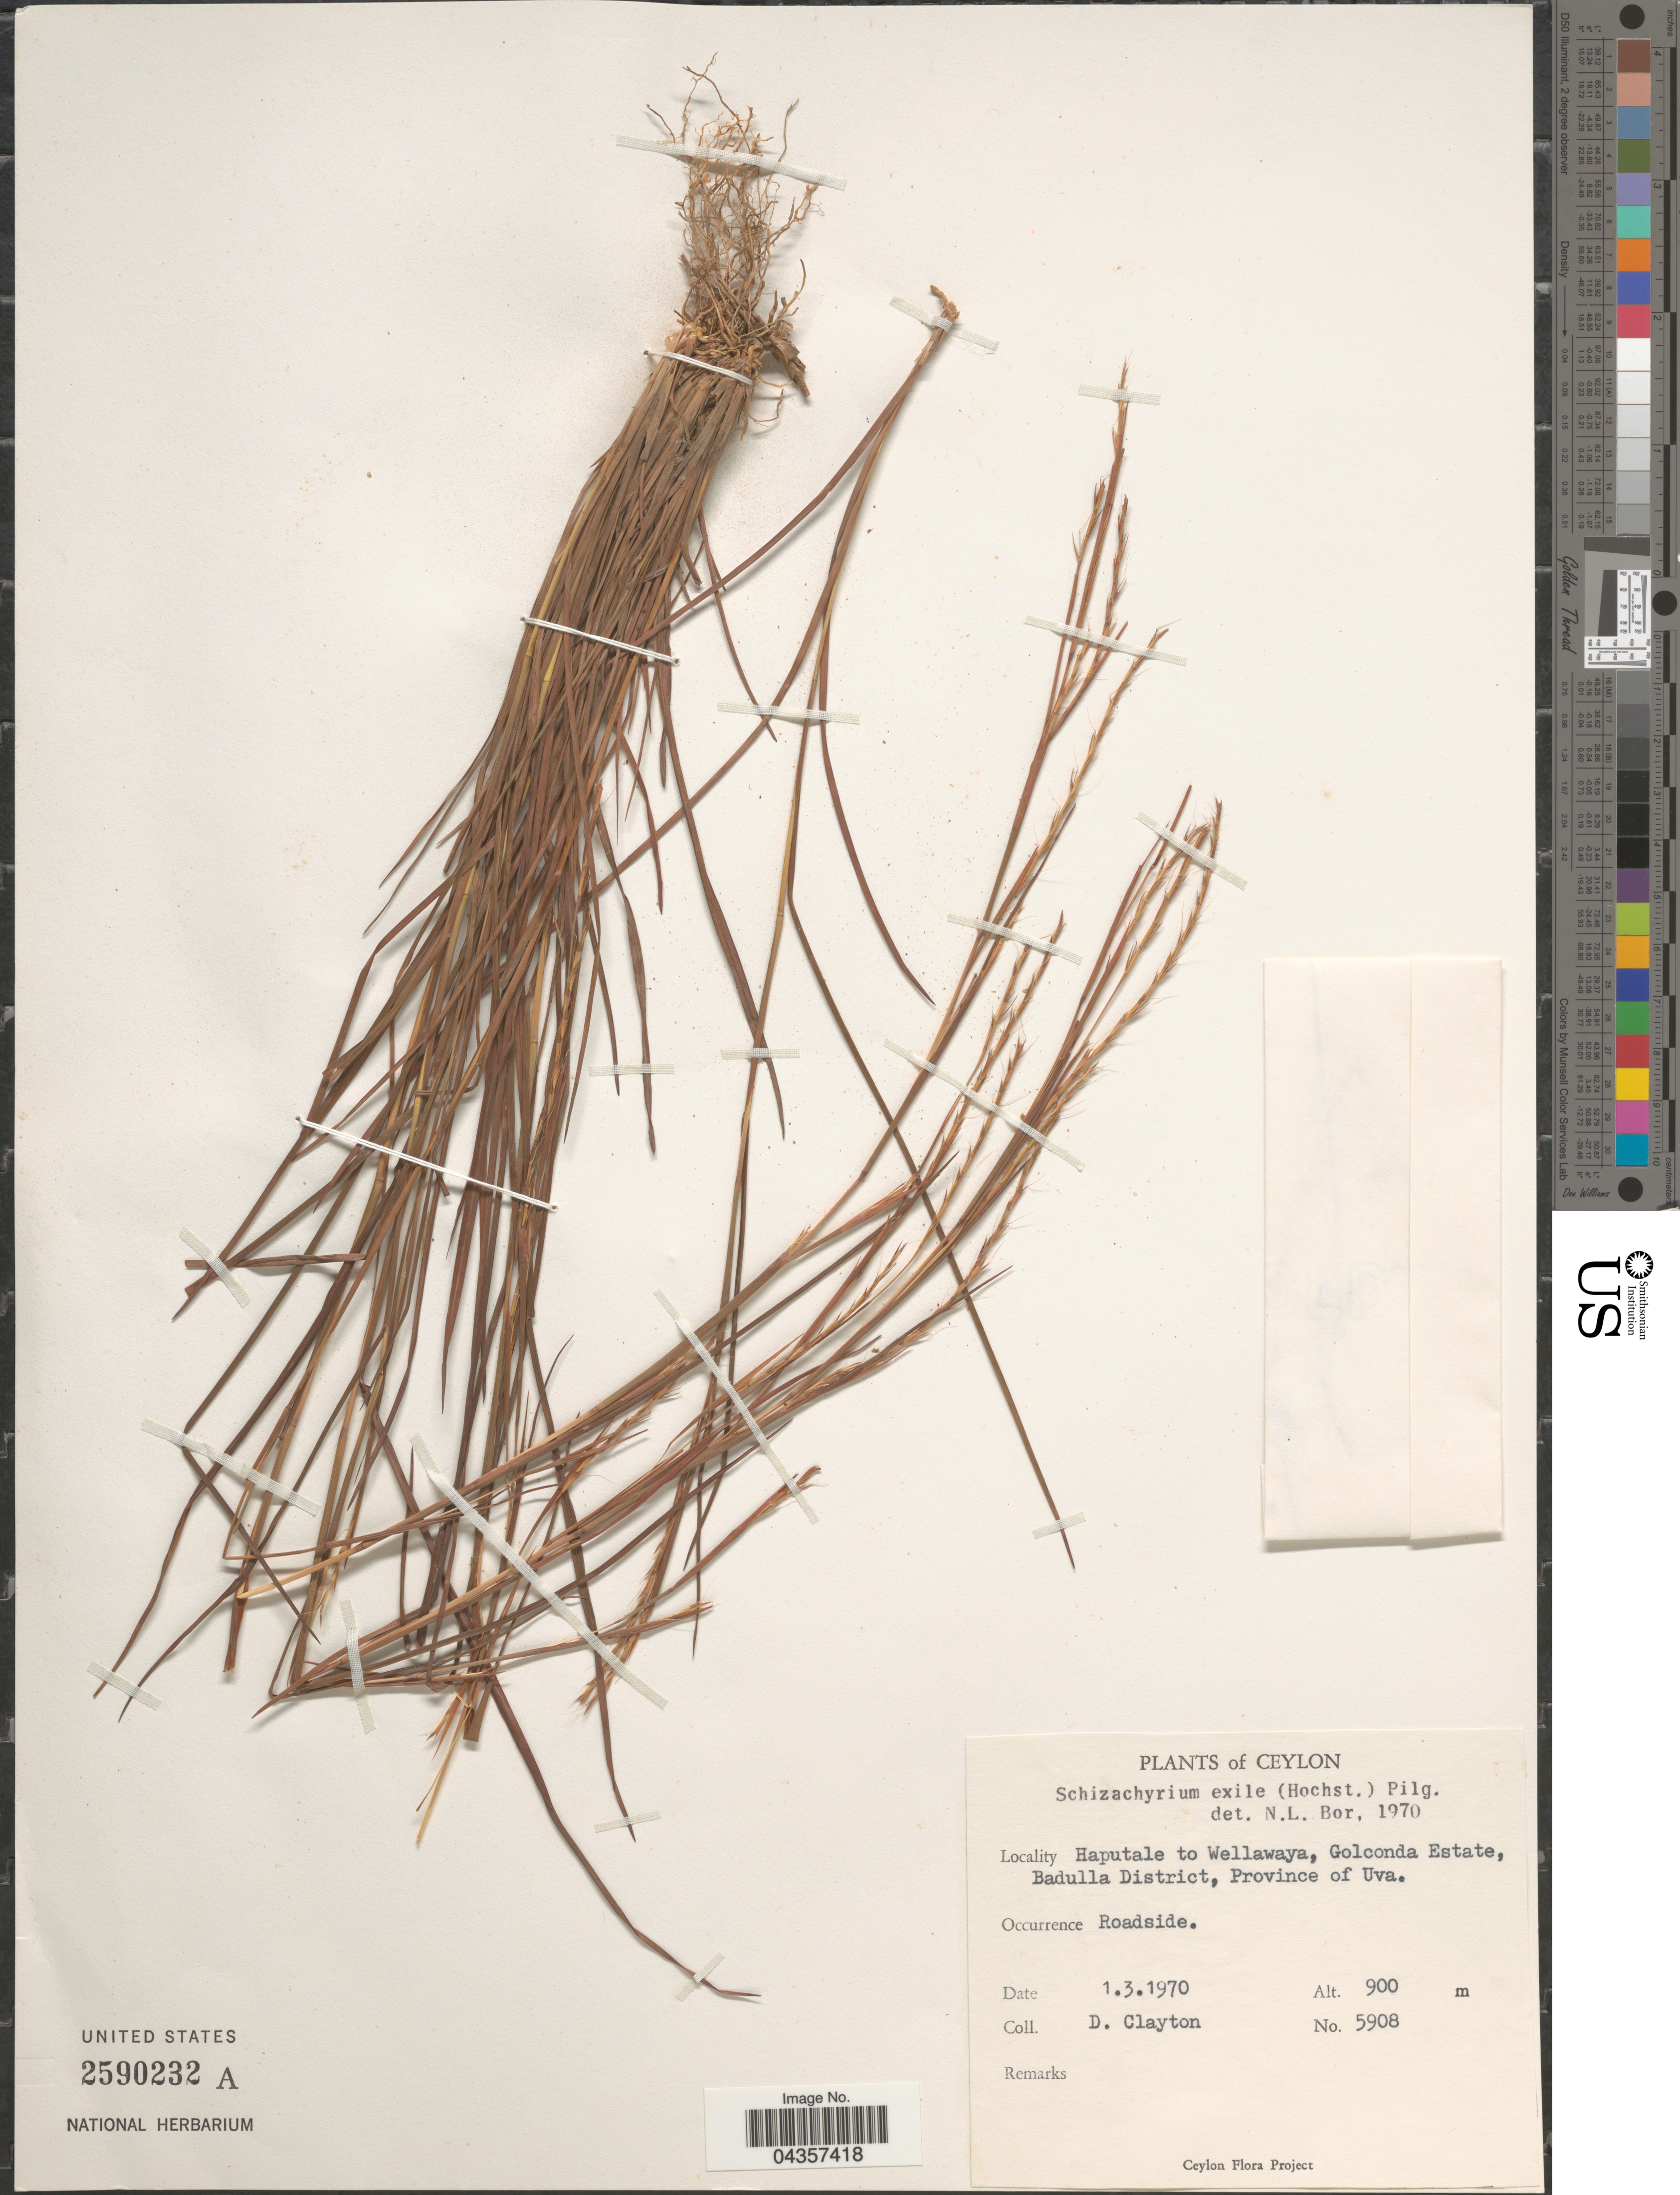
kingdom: Plantae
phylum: Tracheophyta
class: Liliopsida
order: Poales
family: Poaceae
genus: Schizachyrium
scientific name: Schizachyrium exile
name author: (Hochst.) Pilg.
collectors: D. Clayton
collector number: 5908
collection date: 1970-03-01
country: Sri Lanka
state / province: Uva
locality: Ceylon. Haputale to Wellawaya, Golcanda Estate, Badulla District.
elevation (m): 900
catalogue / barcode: US 2590232A